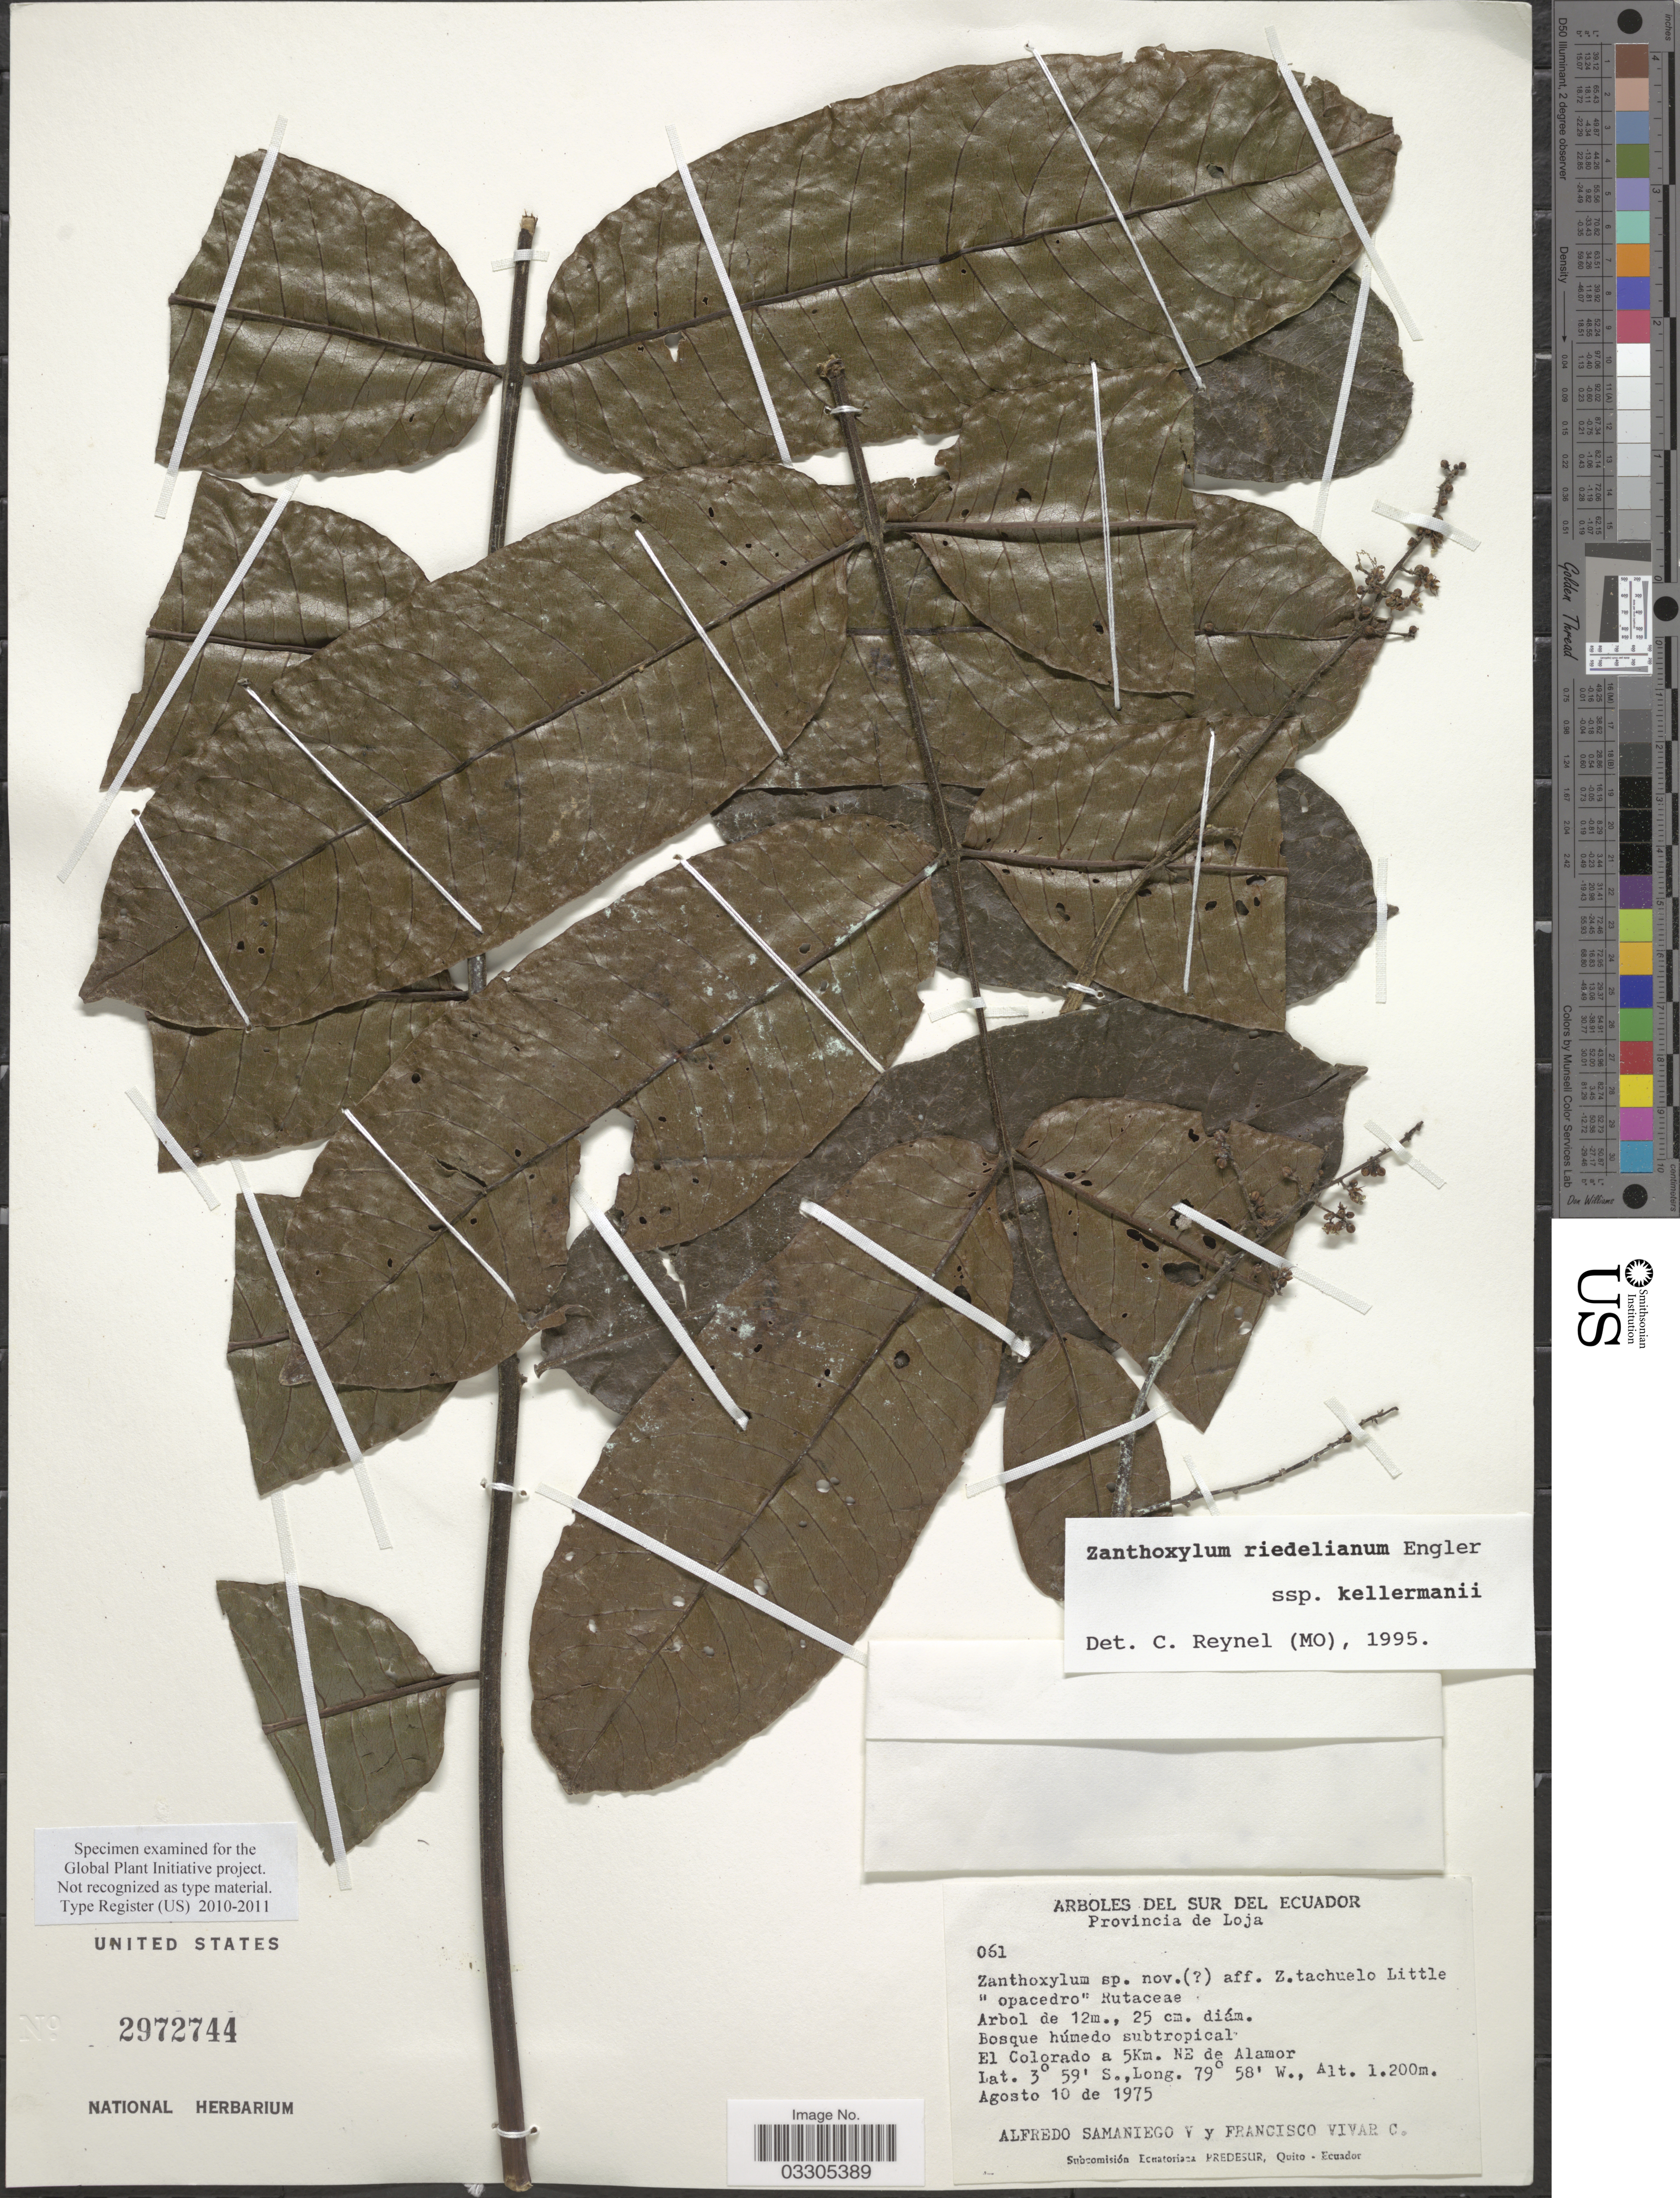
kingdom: Plantae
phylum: Tracheophyta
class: Magnoliopsida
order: Sapindales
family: Rutaceae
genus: Zanthoxylum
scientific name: Zanthoxylum kellermanii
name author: P. Wilson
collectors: A. Samaniego & F. A. Vivar C.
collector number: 061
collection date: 1975-08-10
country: Ecuador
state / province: Loja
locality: Sur del Ecuador. El Colorado a 5Km. NE de Alamor.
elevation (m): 1200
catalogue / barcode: US 2972744